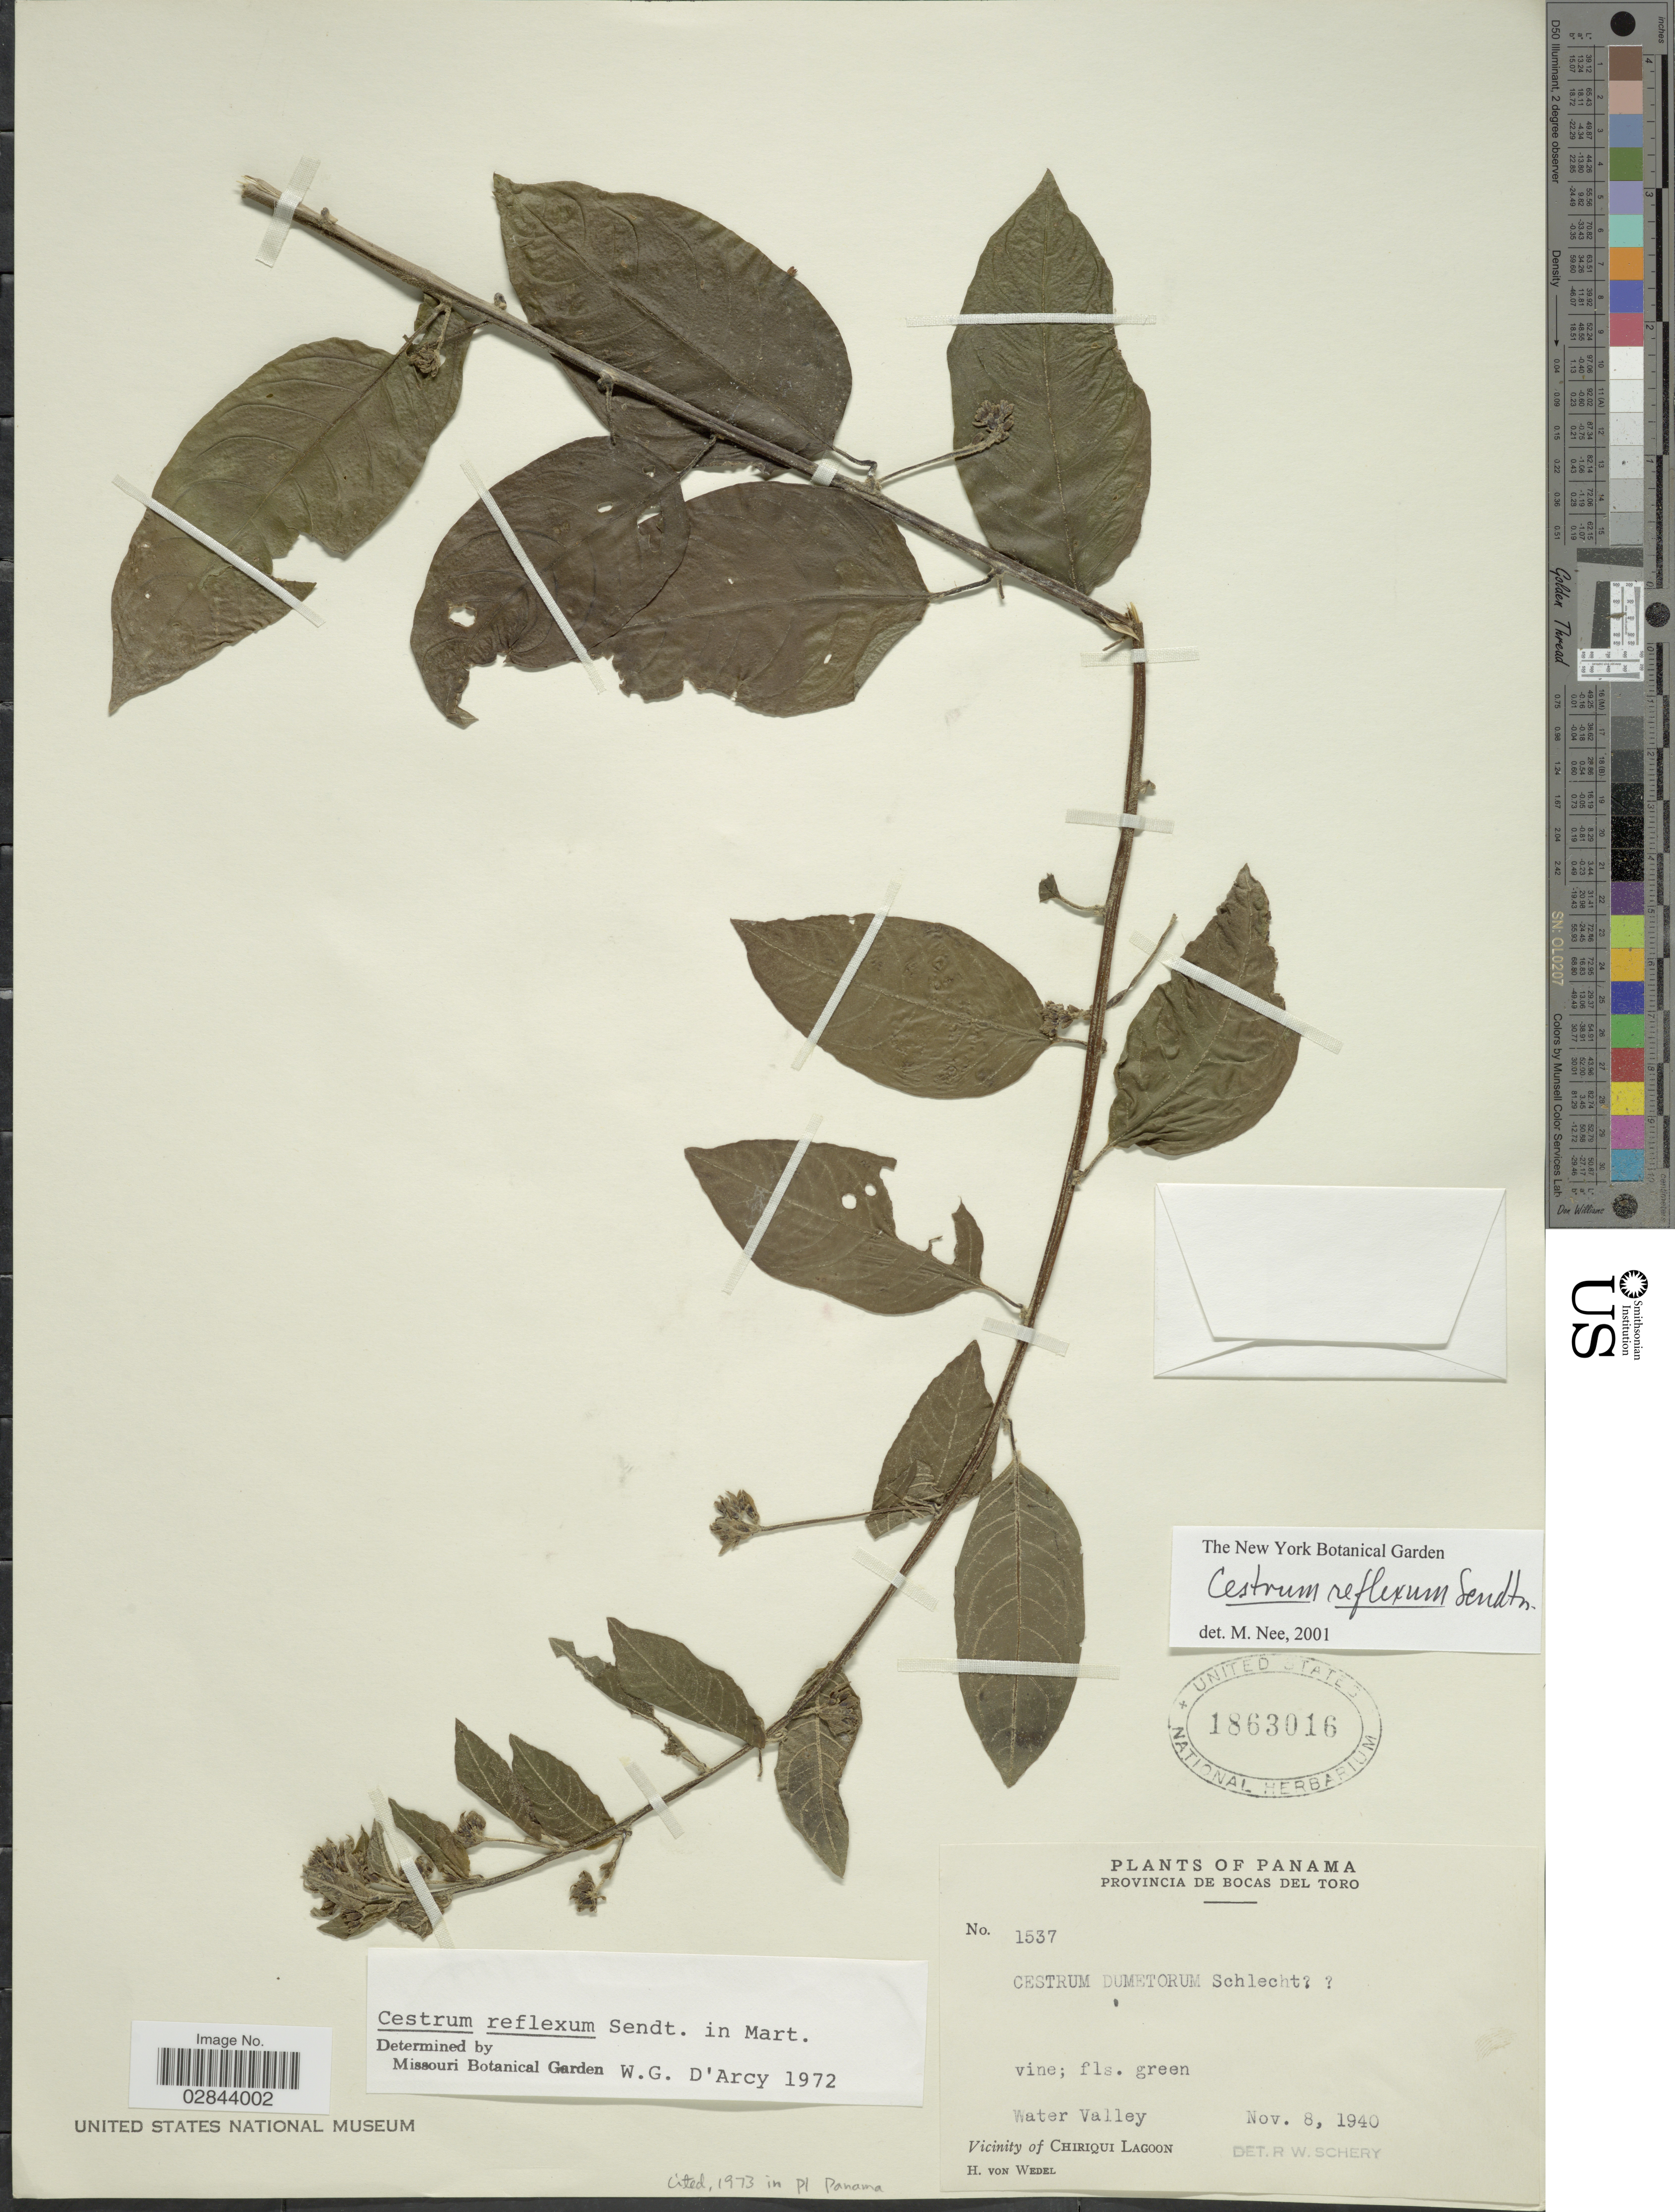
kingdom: Plantae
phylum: Tracheophyta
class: Magnoliopsida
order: Solanales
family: Solanaceae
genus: Cestrum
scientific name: Cestrum reflexum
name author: Sendtn.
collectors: H. von Wedel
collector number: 1537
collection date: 1940-11-08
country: Panama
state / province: Bocas del Toro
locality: Water Valley. Vicinity of Chiriqui Lagoon.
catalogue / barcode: US 1863016